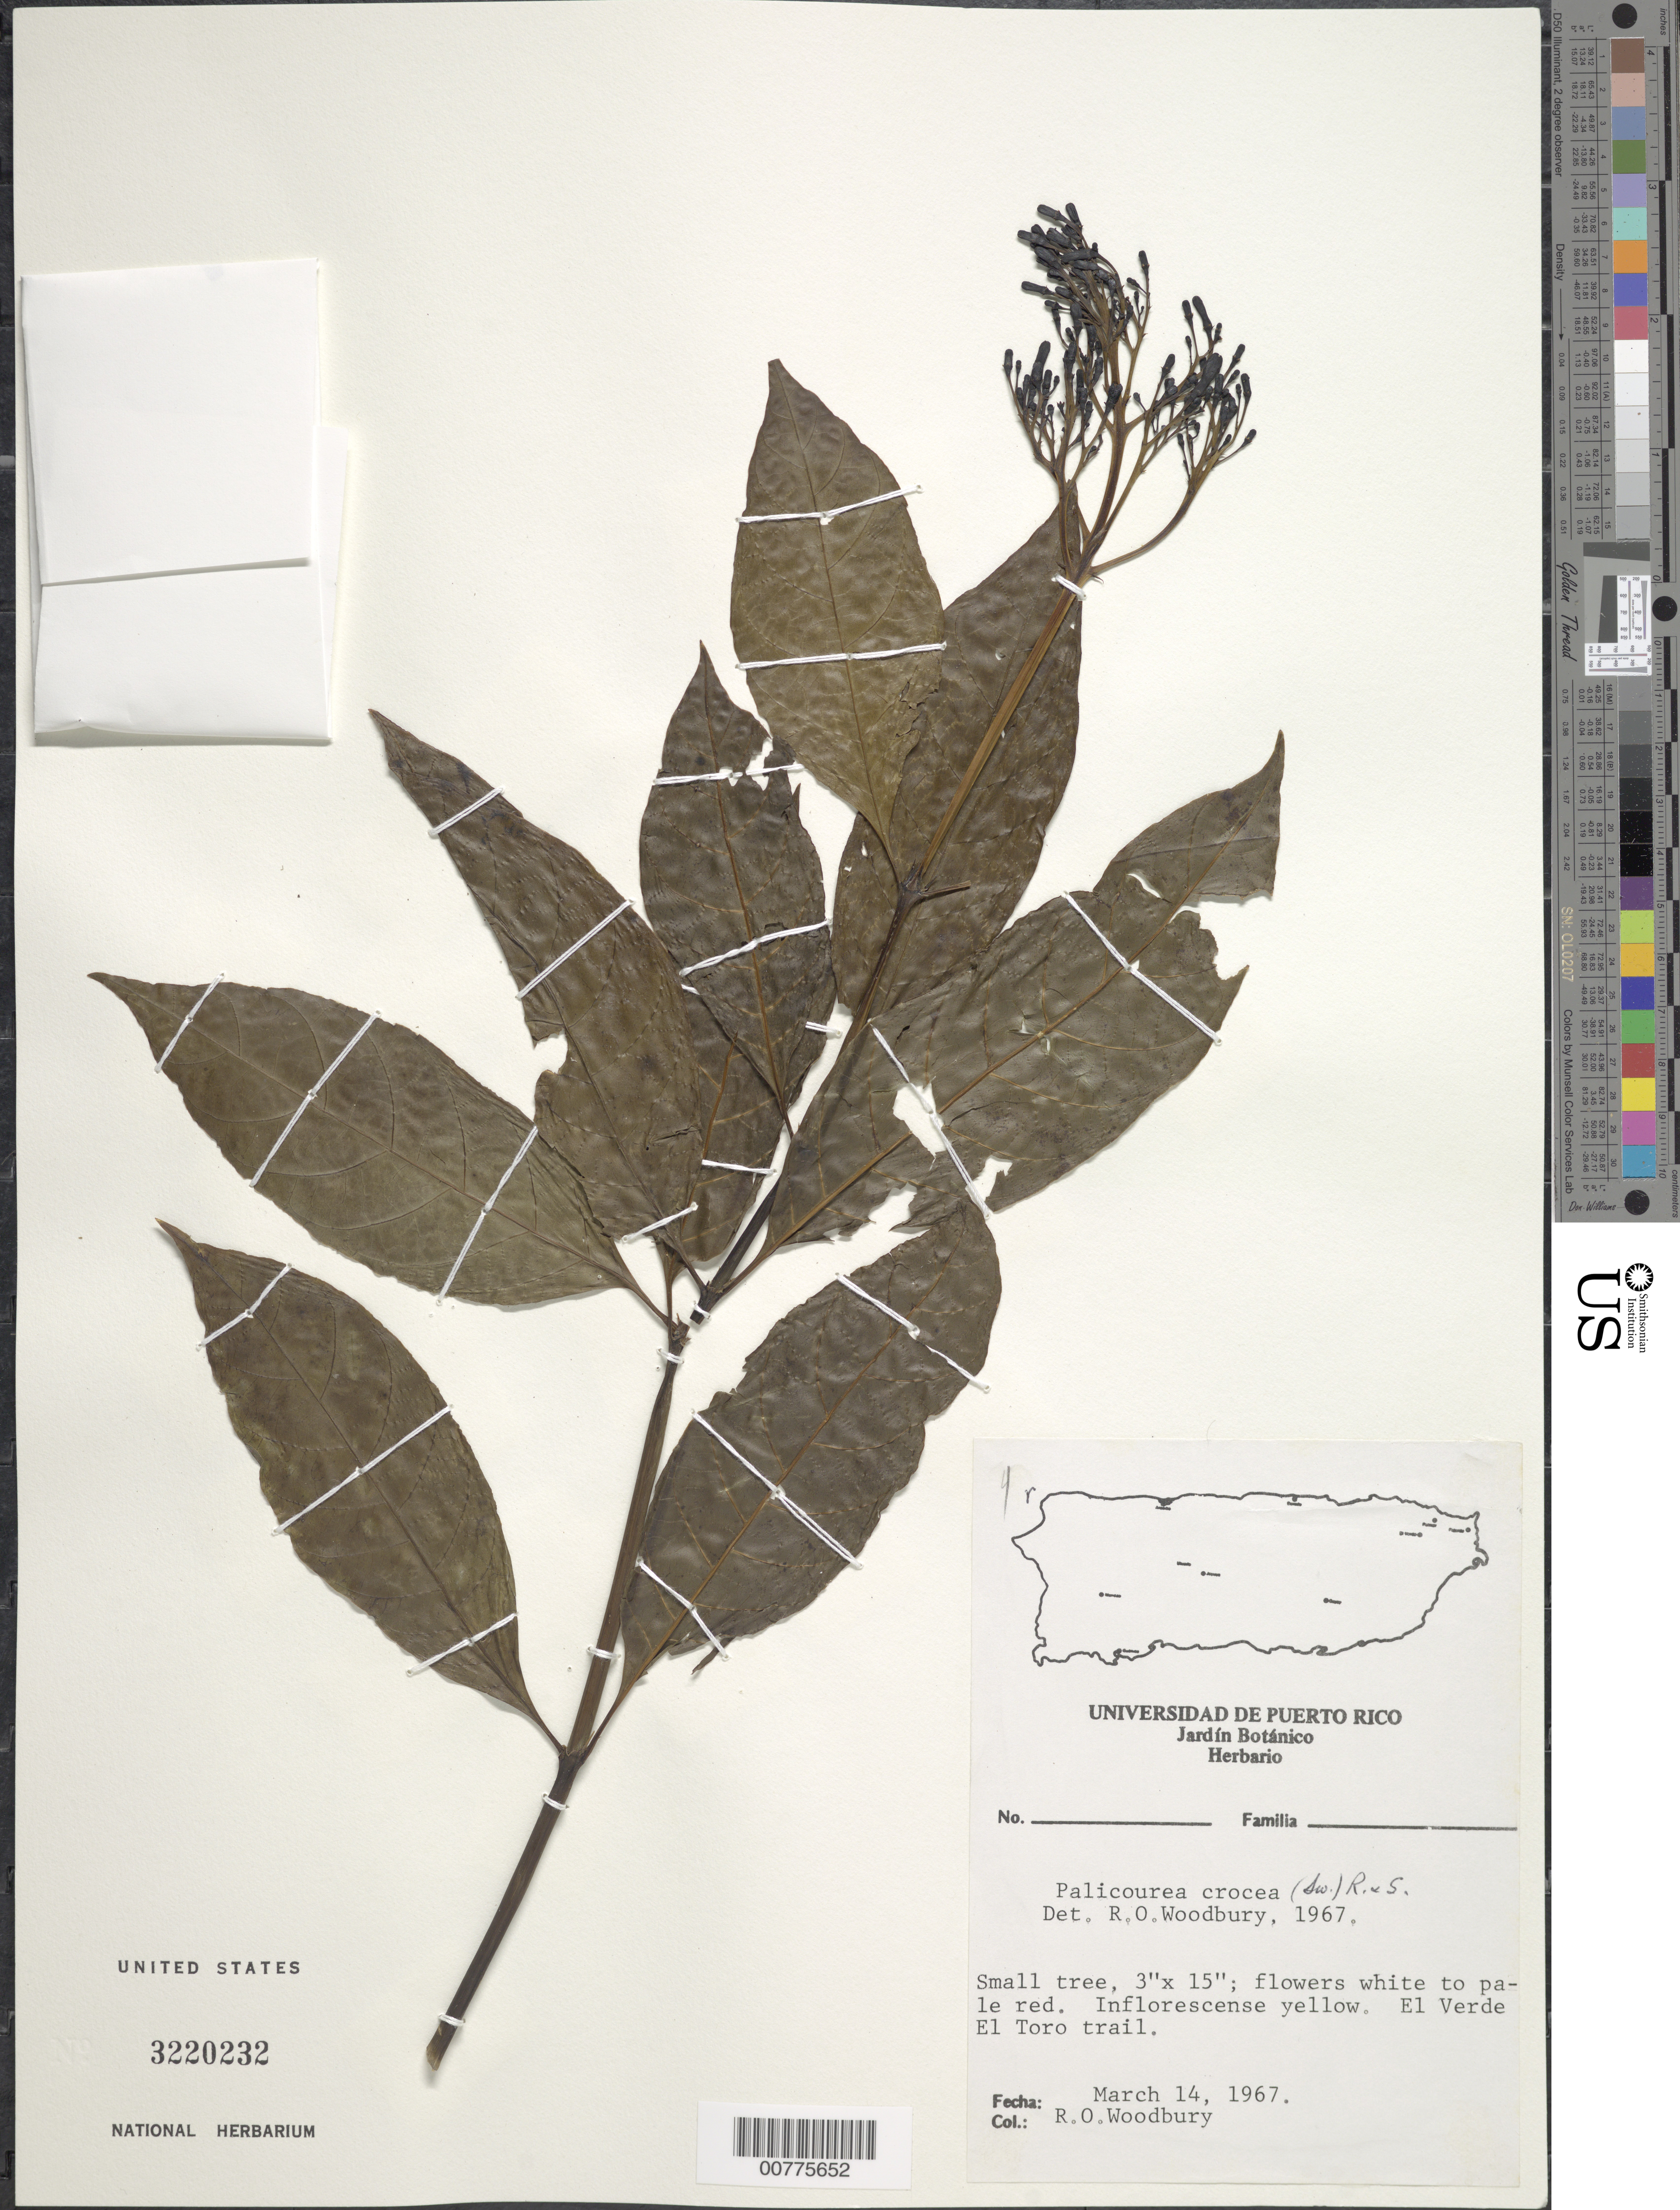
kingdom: Plantae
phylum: Tracheophyta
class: Magnoliopsida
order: Gentianales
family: Rubiaceae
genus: Palicourea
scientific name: Palicourea crocea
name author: (Sw.) Schult.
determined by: Woodbury, R. O.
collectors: R. O. Woodbury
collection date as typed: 14 Mar 1967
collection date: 1967-03-14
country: Puerto Rico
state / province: Río Grande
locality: El Verd. El Toro Trail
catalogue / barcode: US 3220232